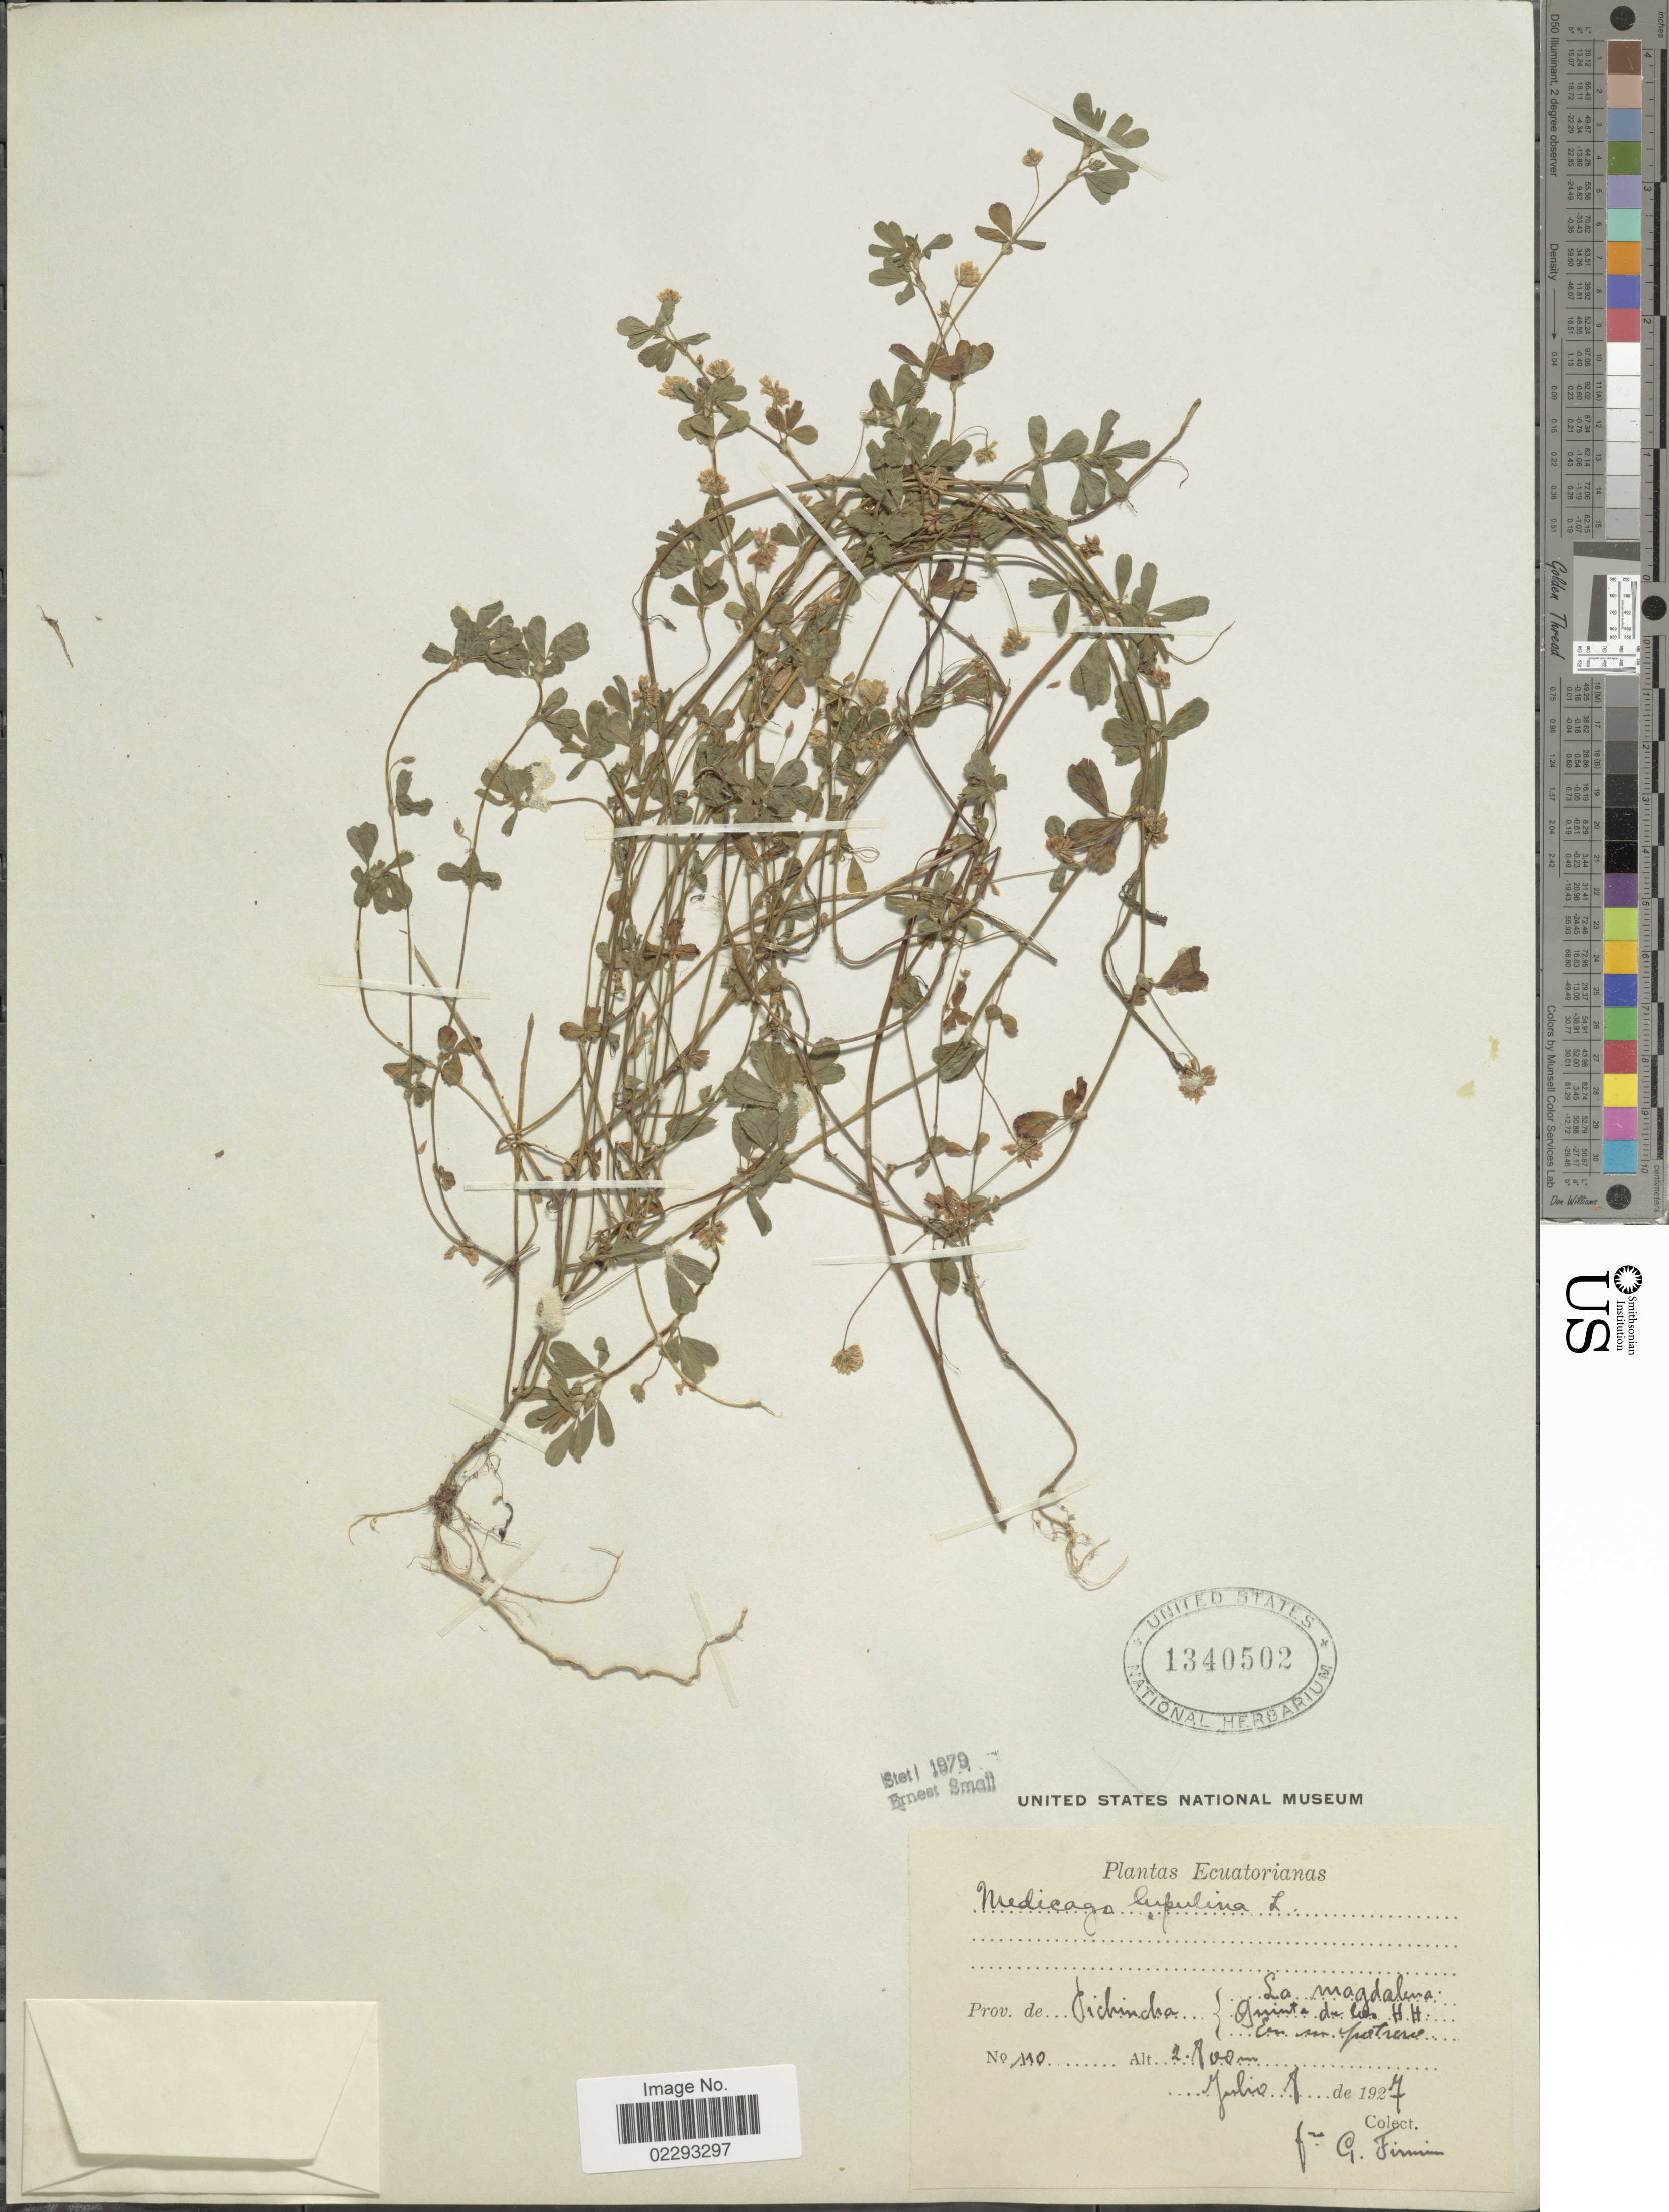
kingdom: Plantae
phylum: Tracheophyta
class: Magnoliopsida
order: Fabales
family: Fabaceae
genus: Medicago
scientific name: Medicago lupulina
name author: L.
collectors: F. Firmin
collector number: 110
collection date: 1927-07-08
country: Ecuador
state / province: Pichincha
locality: La Magdalena, quinta de los HH en un potrero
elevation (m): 2800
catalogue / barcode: US 1340502